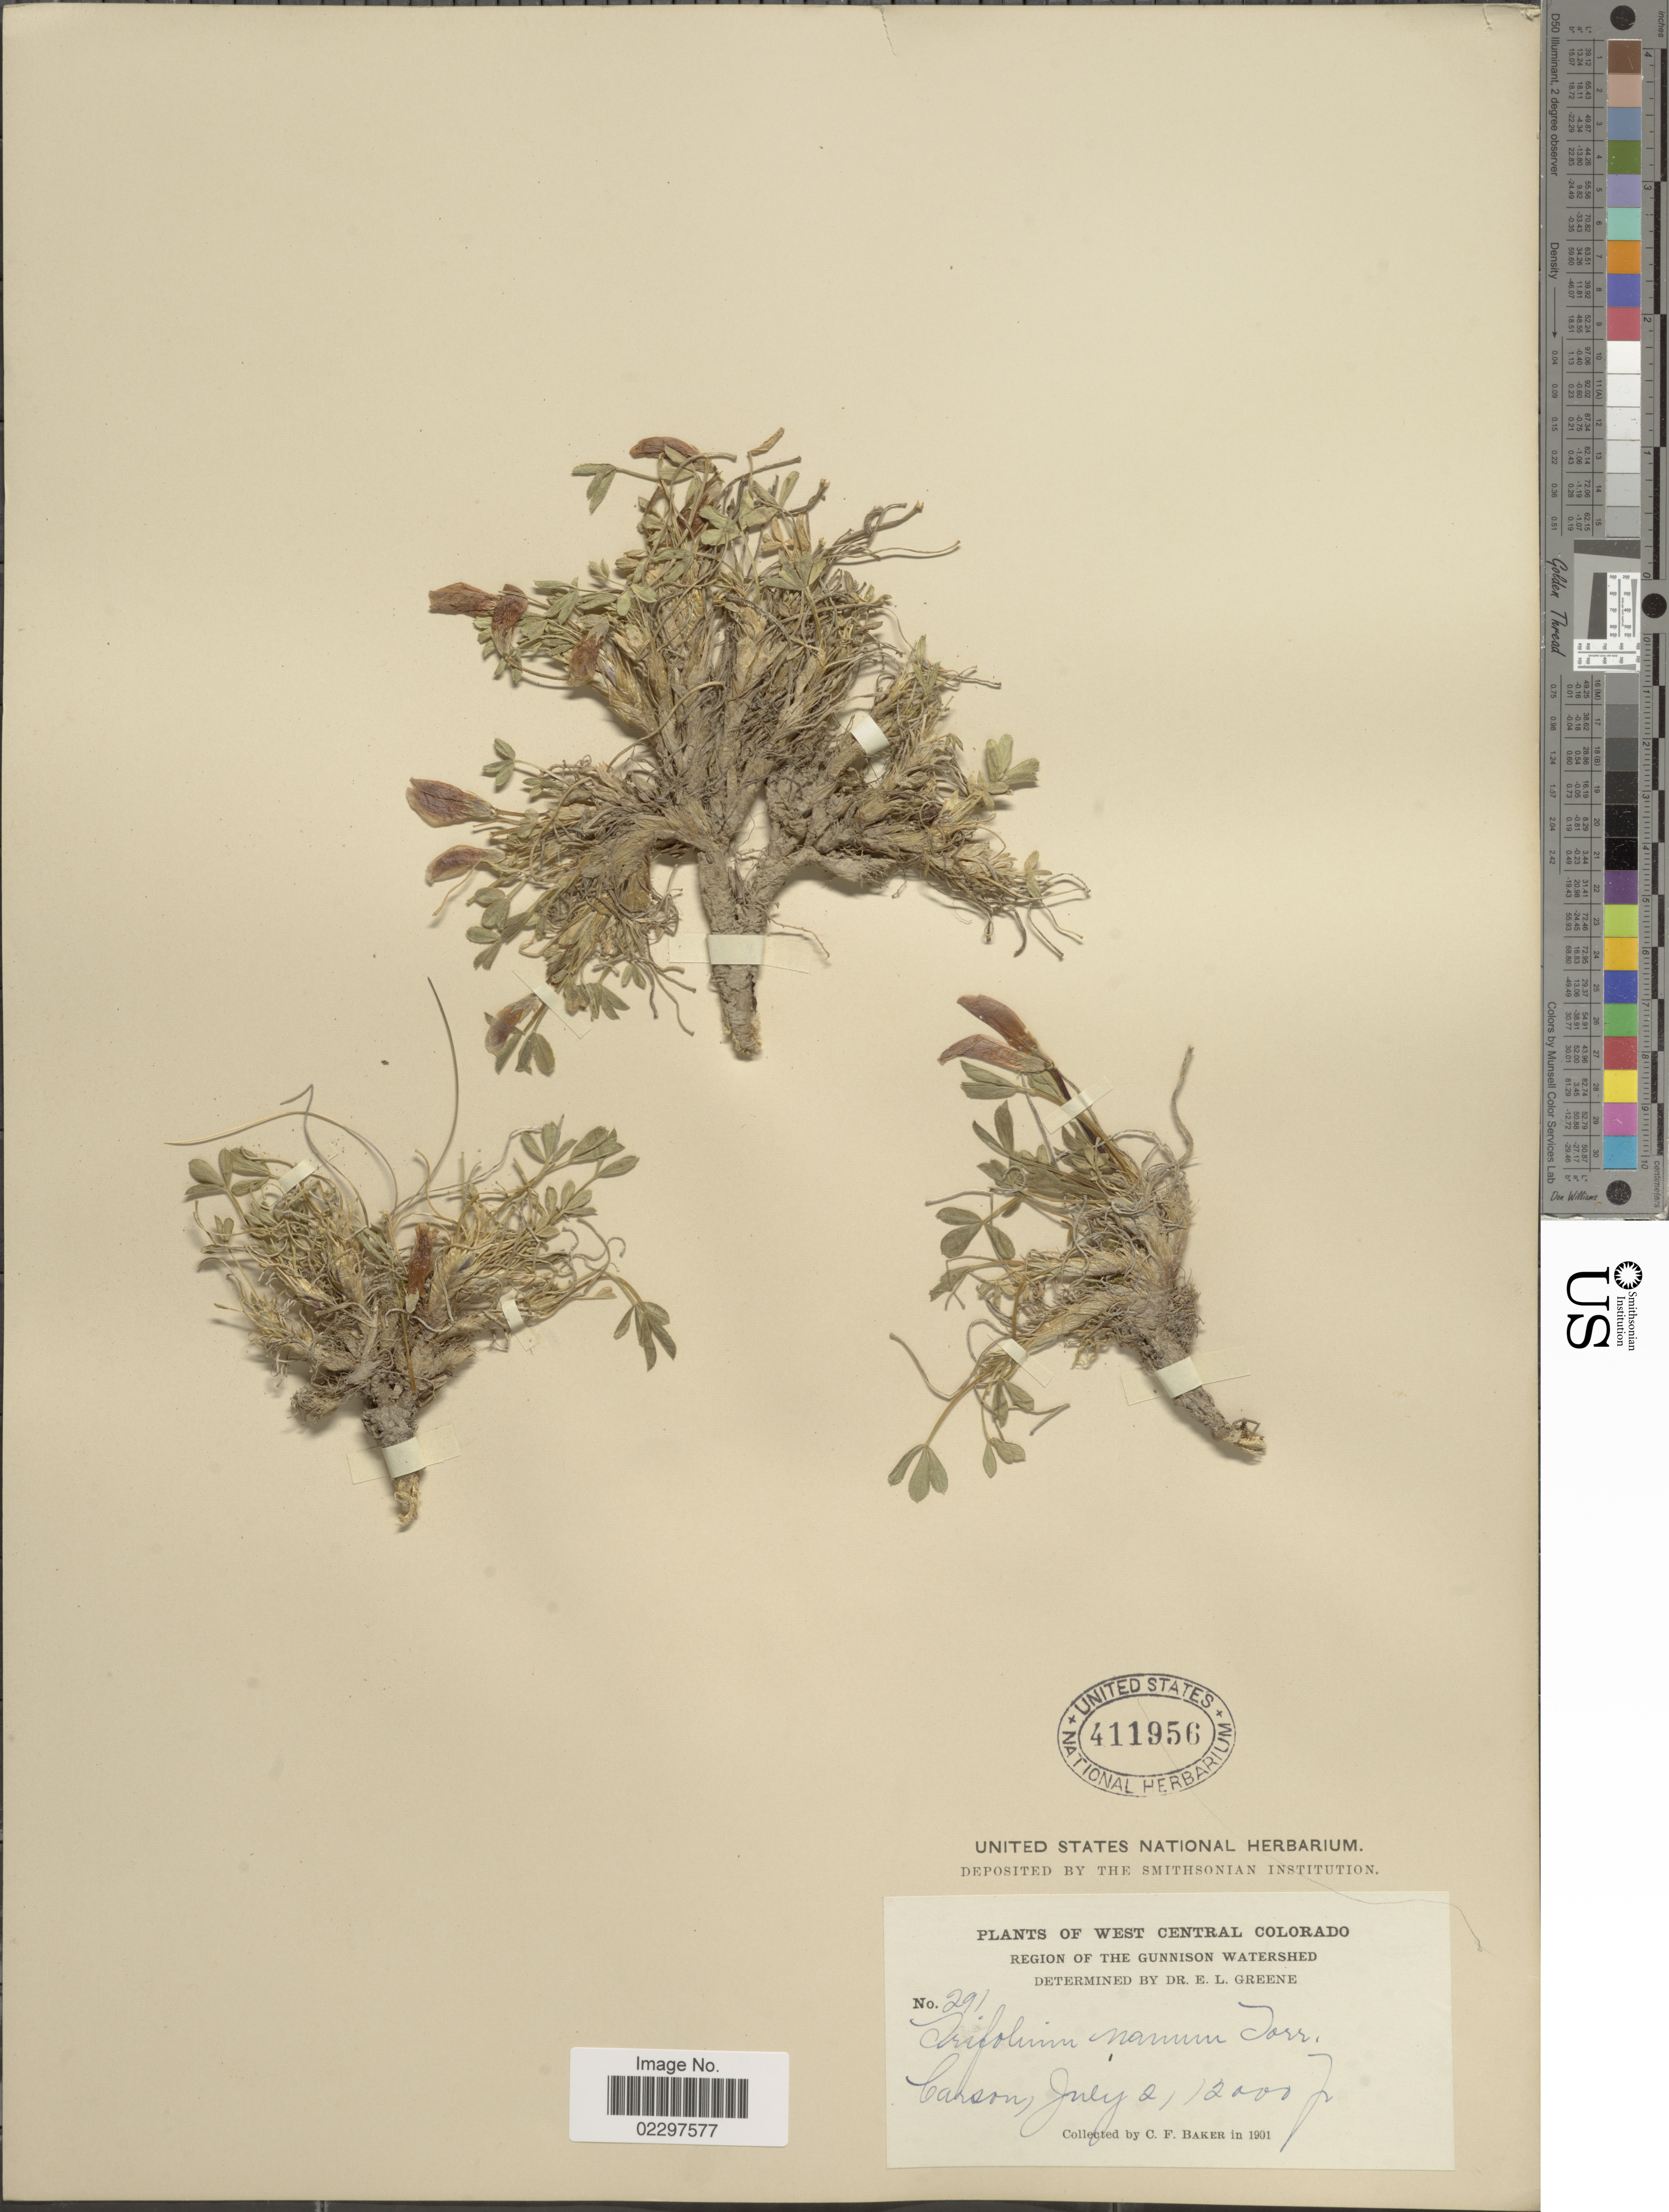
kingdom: Plantae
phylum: Tracheophyta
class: Magnoliopsida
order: Fabales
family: Fabaceae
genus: Trifolium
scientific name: Trifolium nanum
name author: Torr.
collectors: C. F. Baker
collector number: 291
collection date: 1901-07-02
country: United States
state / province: Colorado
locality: West Central Colorado. Region of the Gunnison Watershed. Carson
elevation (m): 3658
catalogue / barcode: US 411956